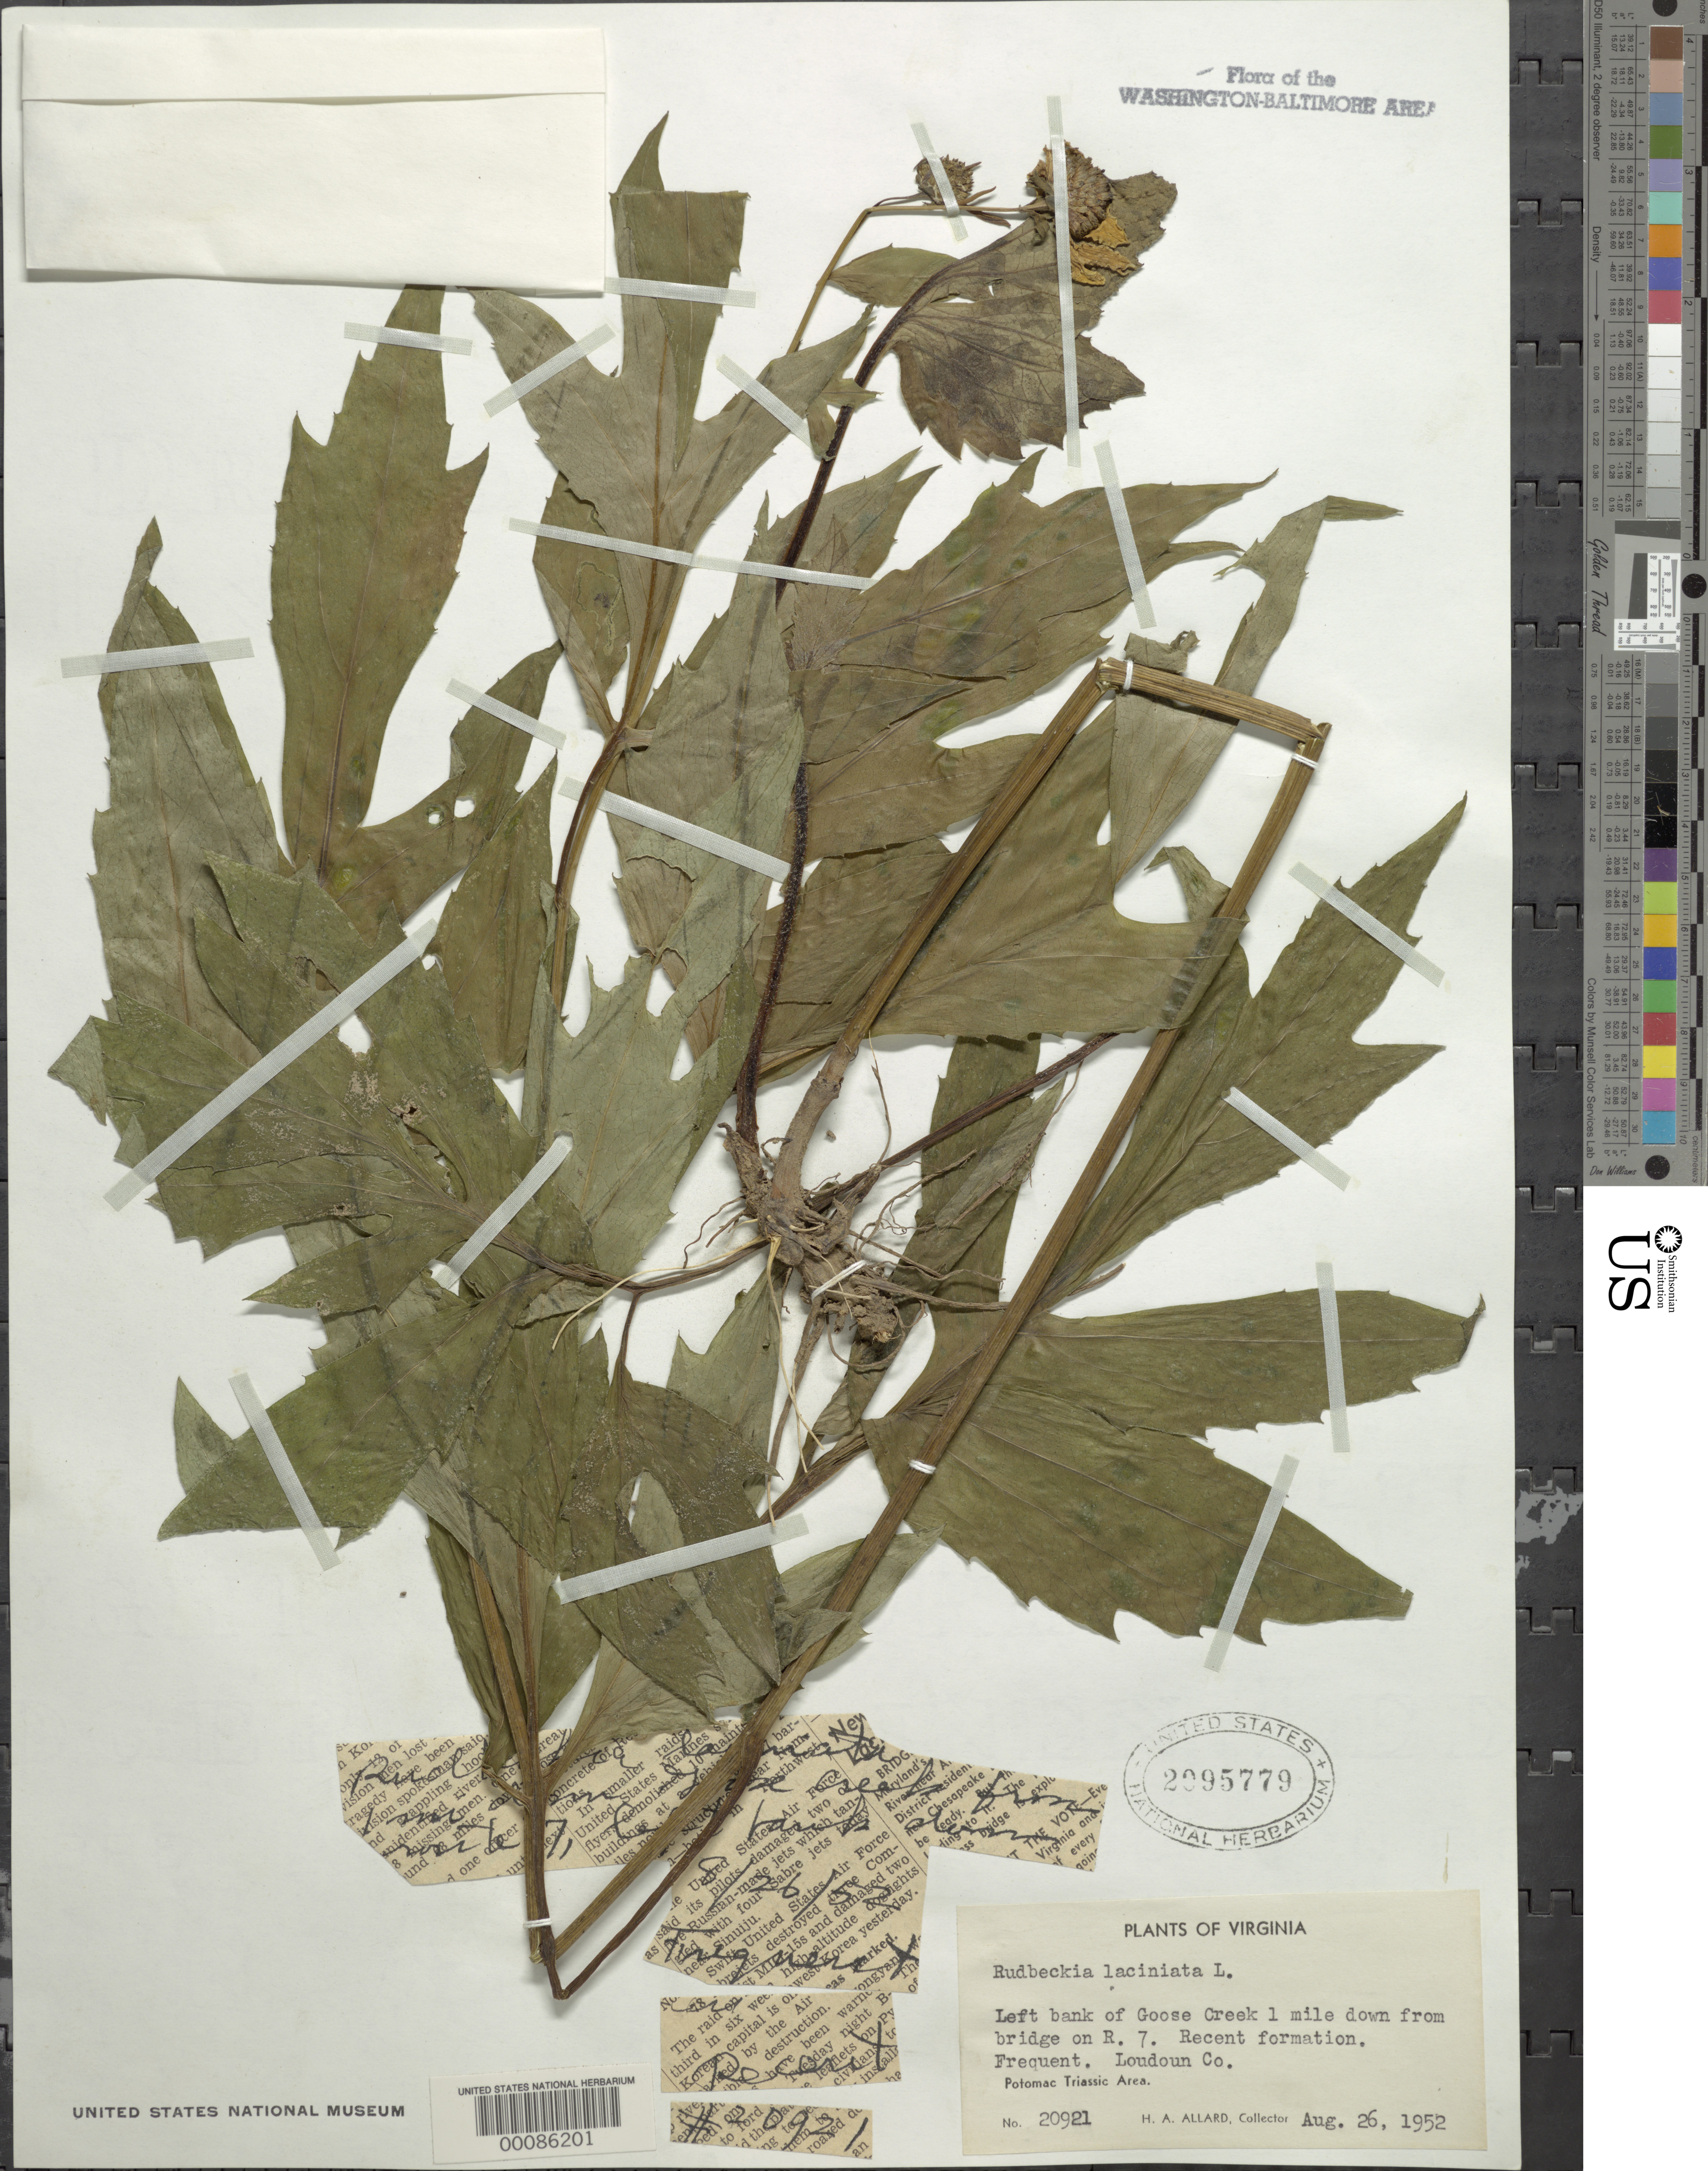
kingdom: Plantae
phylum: Tracheophyta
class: Magnoliopsida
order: Asterales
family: Asteraceae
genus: Rudbeckia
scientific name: Rudbeckia laciniata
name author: L.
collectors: H. A. Allard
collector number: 20921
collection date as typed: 26 Aug 1952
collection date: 1952-08-26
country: United States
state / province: Virginia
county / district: Loudoun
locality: downstream from Rt. 7 on Goose Creek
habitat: Creek bank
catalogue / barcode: US 2095779